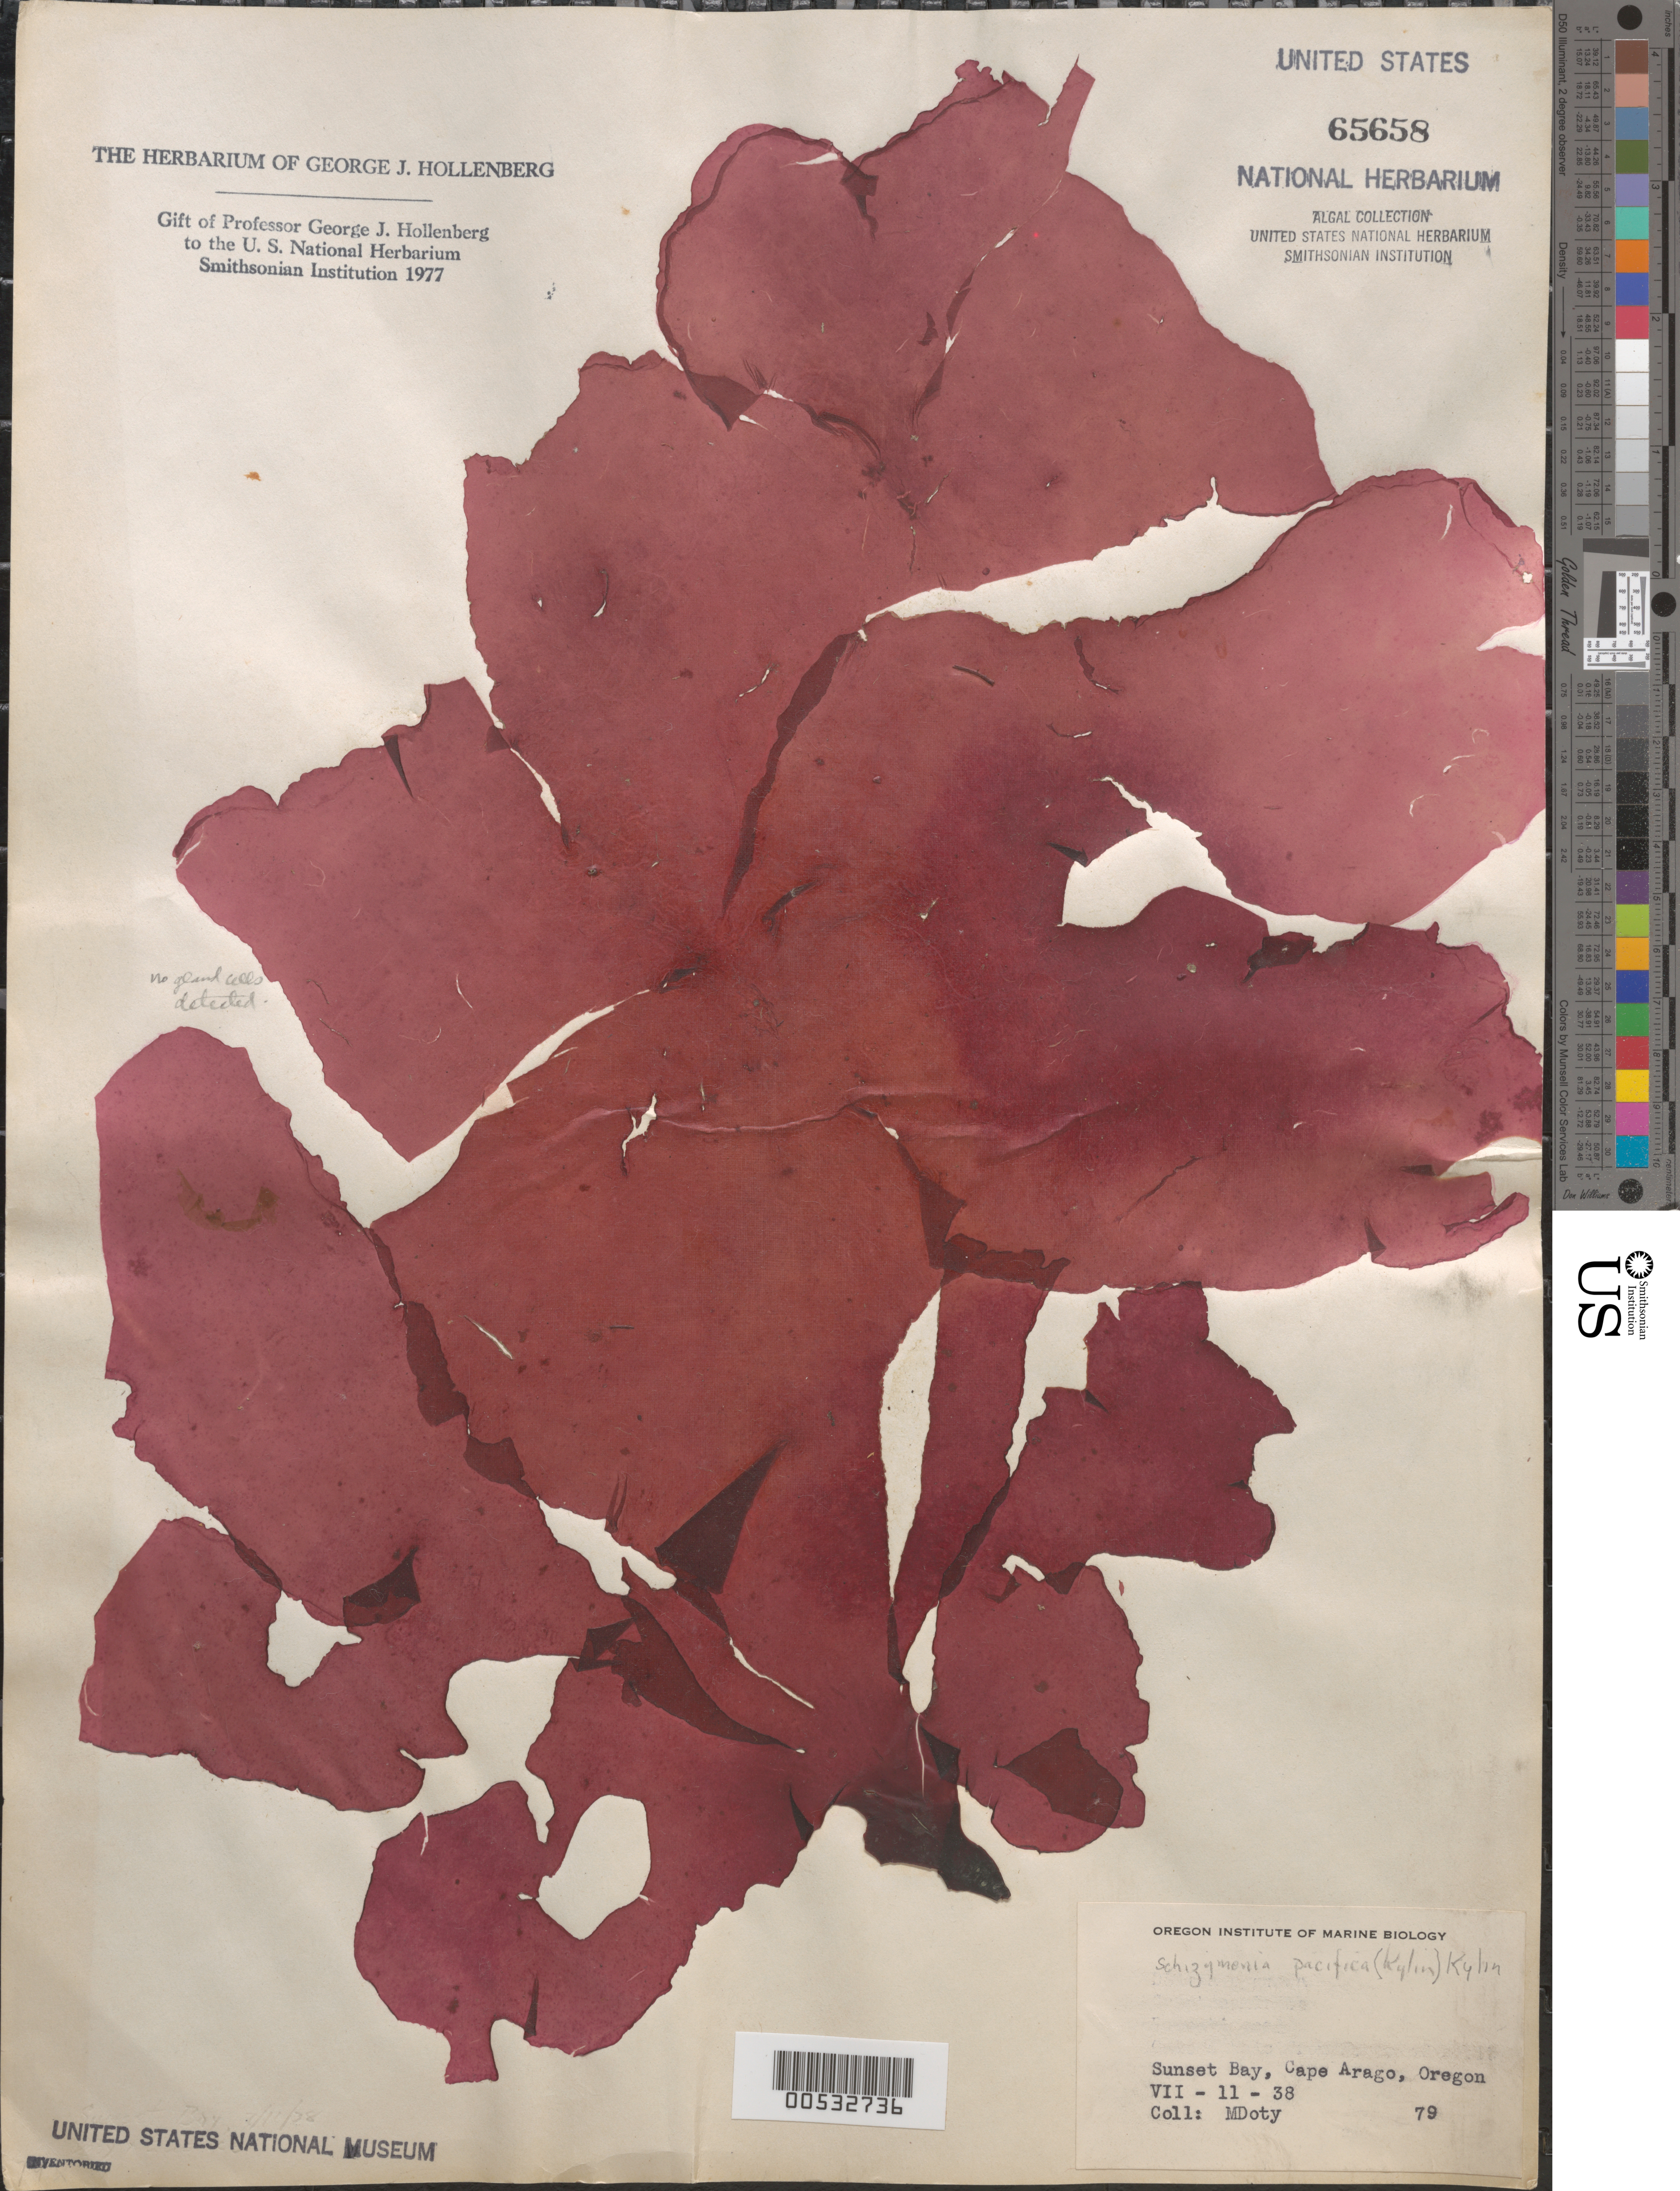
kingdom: Plantae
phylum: Rhodophyta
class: Florideophyceae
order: Nemastomatales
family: Schizymeniaceae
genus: Schizymenia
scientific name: Schizymenia pacifica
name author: (Kylin) Kylin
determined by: Hollenberg, George J.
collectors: M. S. Doty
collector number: MSD 79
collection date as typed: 11 Jul 1938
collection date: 1938-07-11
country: United States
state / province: Oregon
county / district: Coos County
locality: Sunset Bay, Cape Arago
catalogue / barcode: US 65658